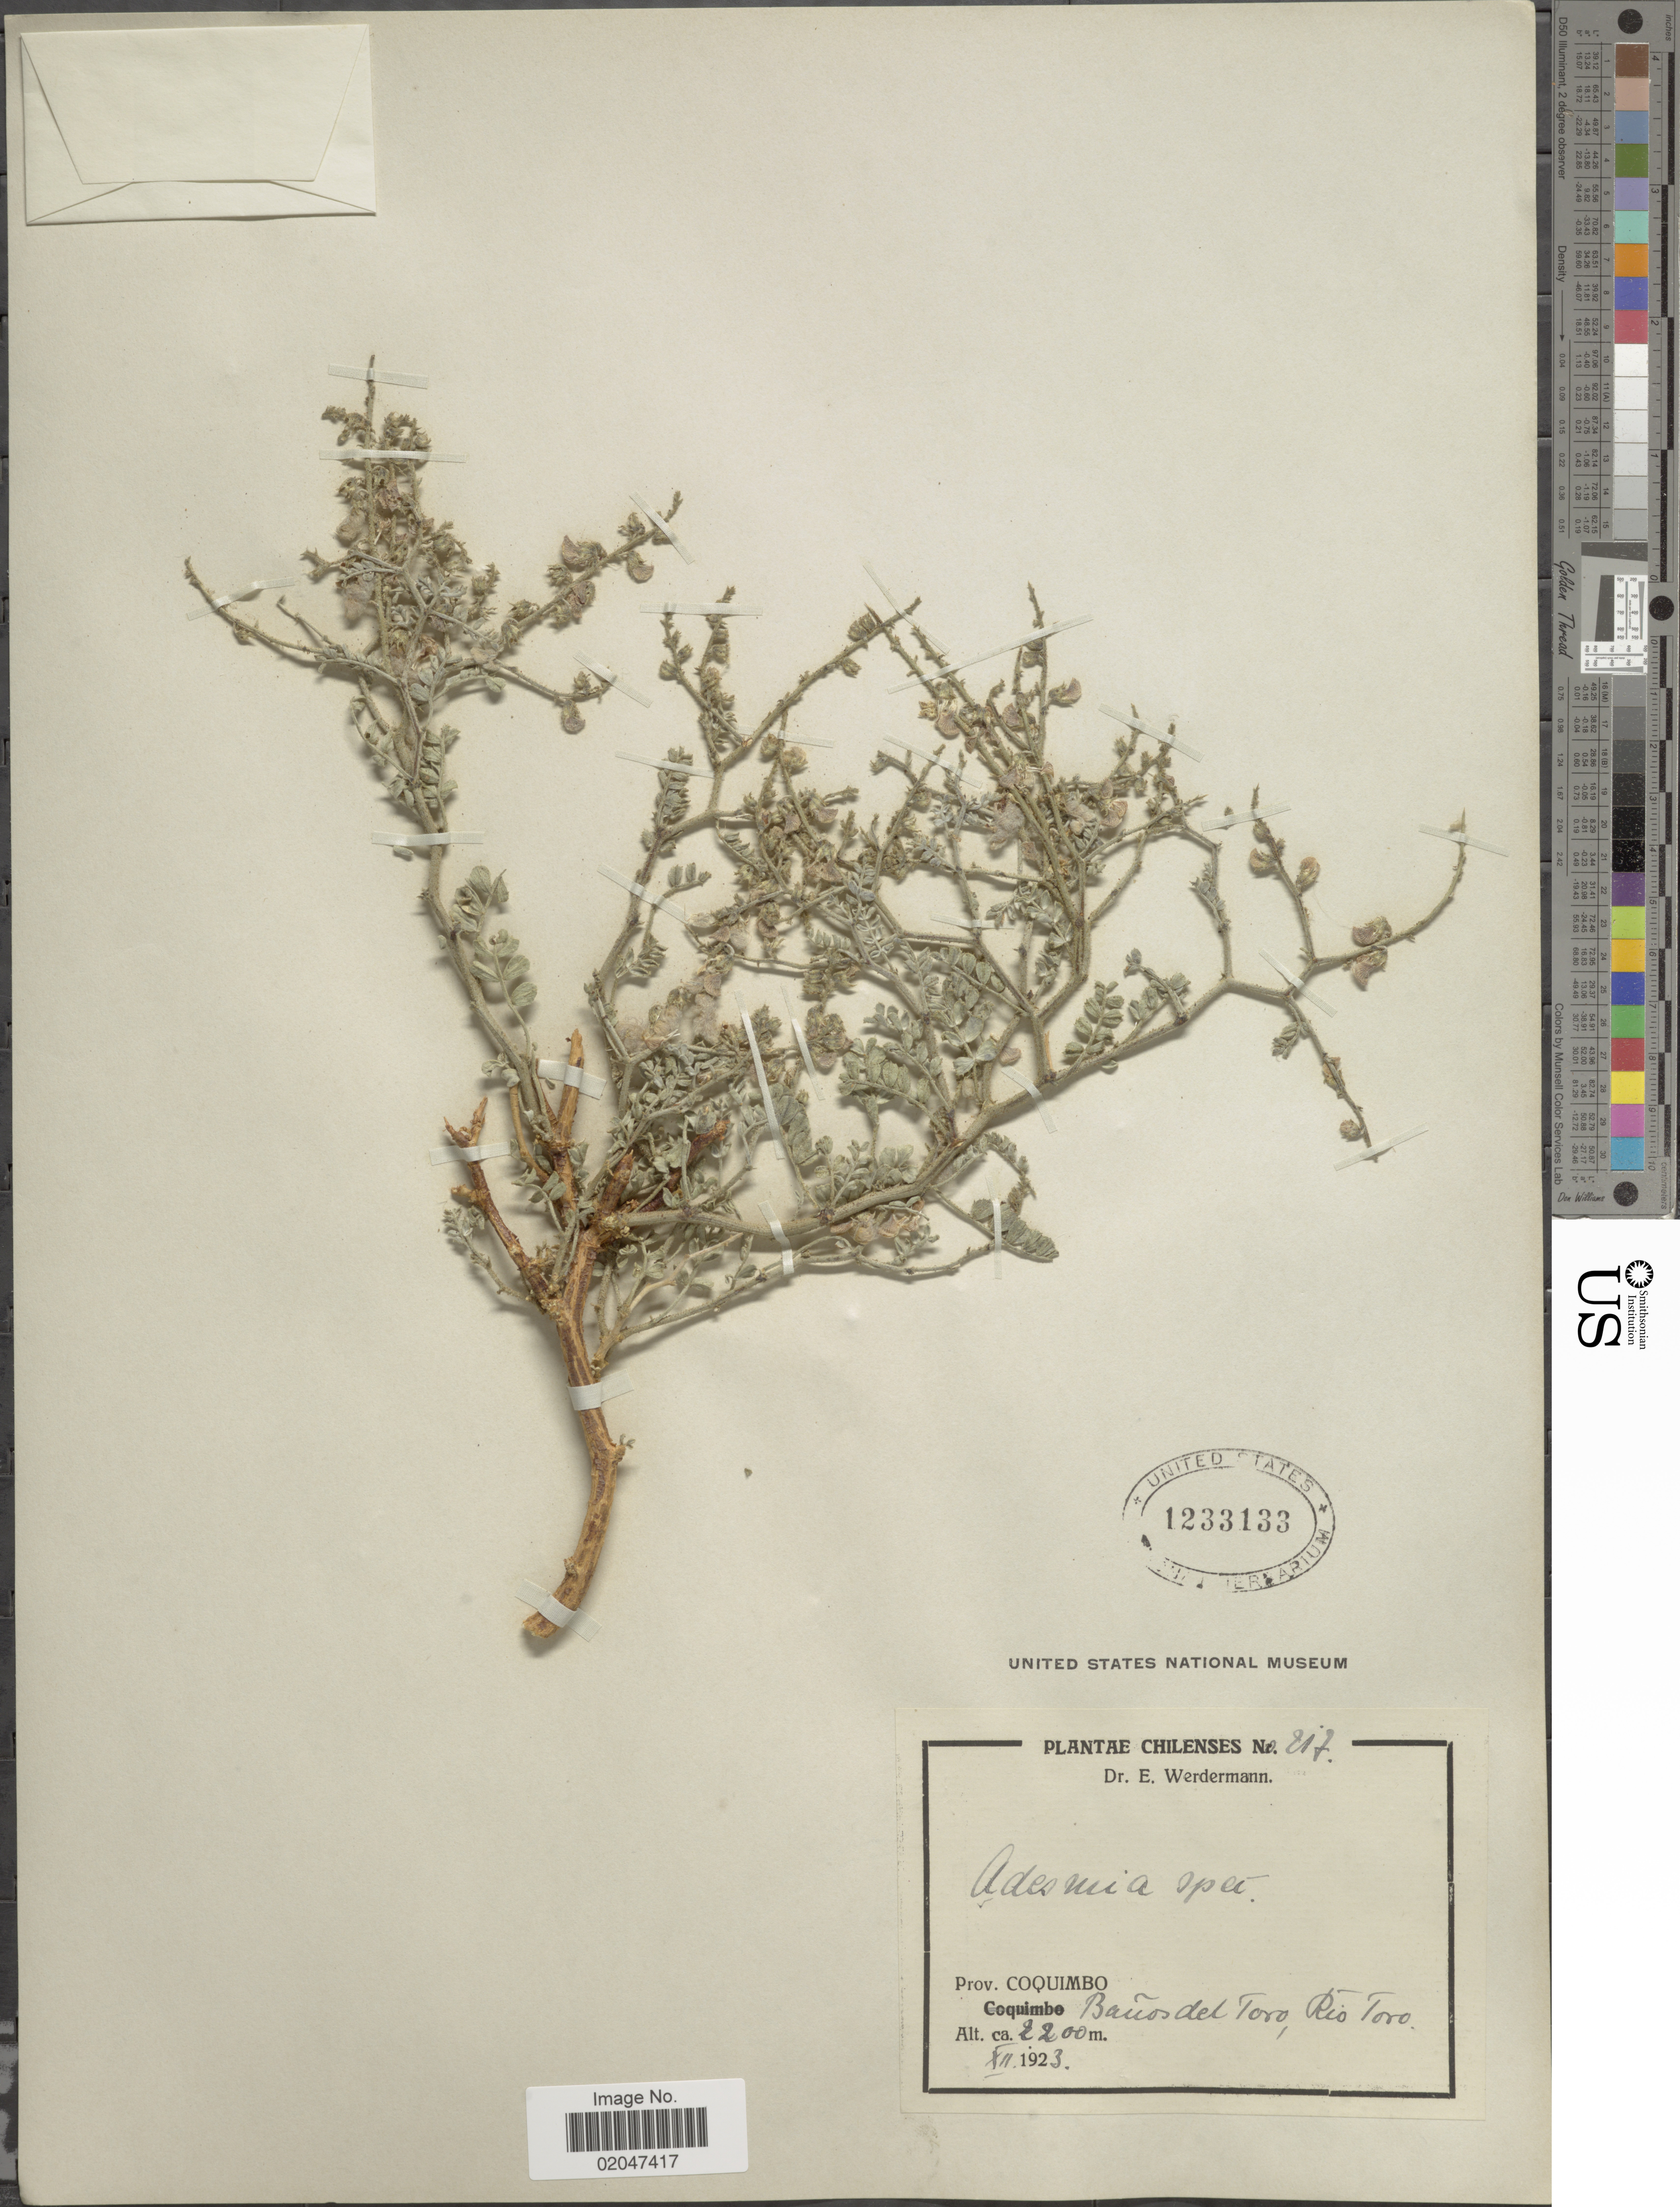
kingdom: Plantae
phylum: Tracheophyta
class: Magnoliopsida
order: Fabales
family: Fabaceae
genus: Adesmia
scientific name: Adesmia sp.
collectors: E. Werdermann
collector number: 217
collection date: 1923-12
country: Chile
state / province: Coquimbo (IV)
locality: Chilenses. Banos del Toro, Rio Toro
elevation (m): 2200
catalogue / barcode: US 1233133